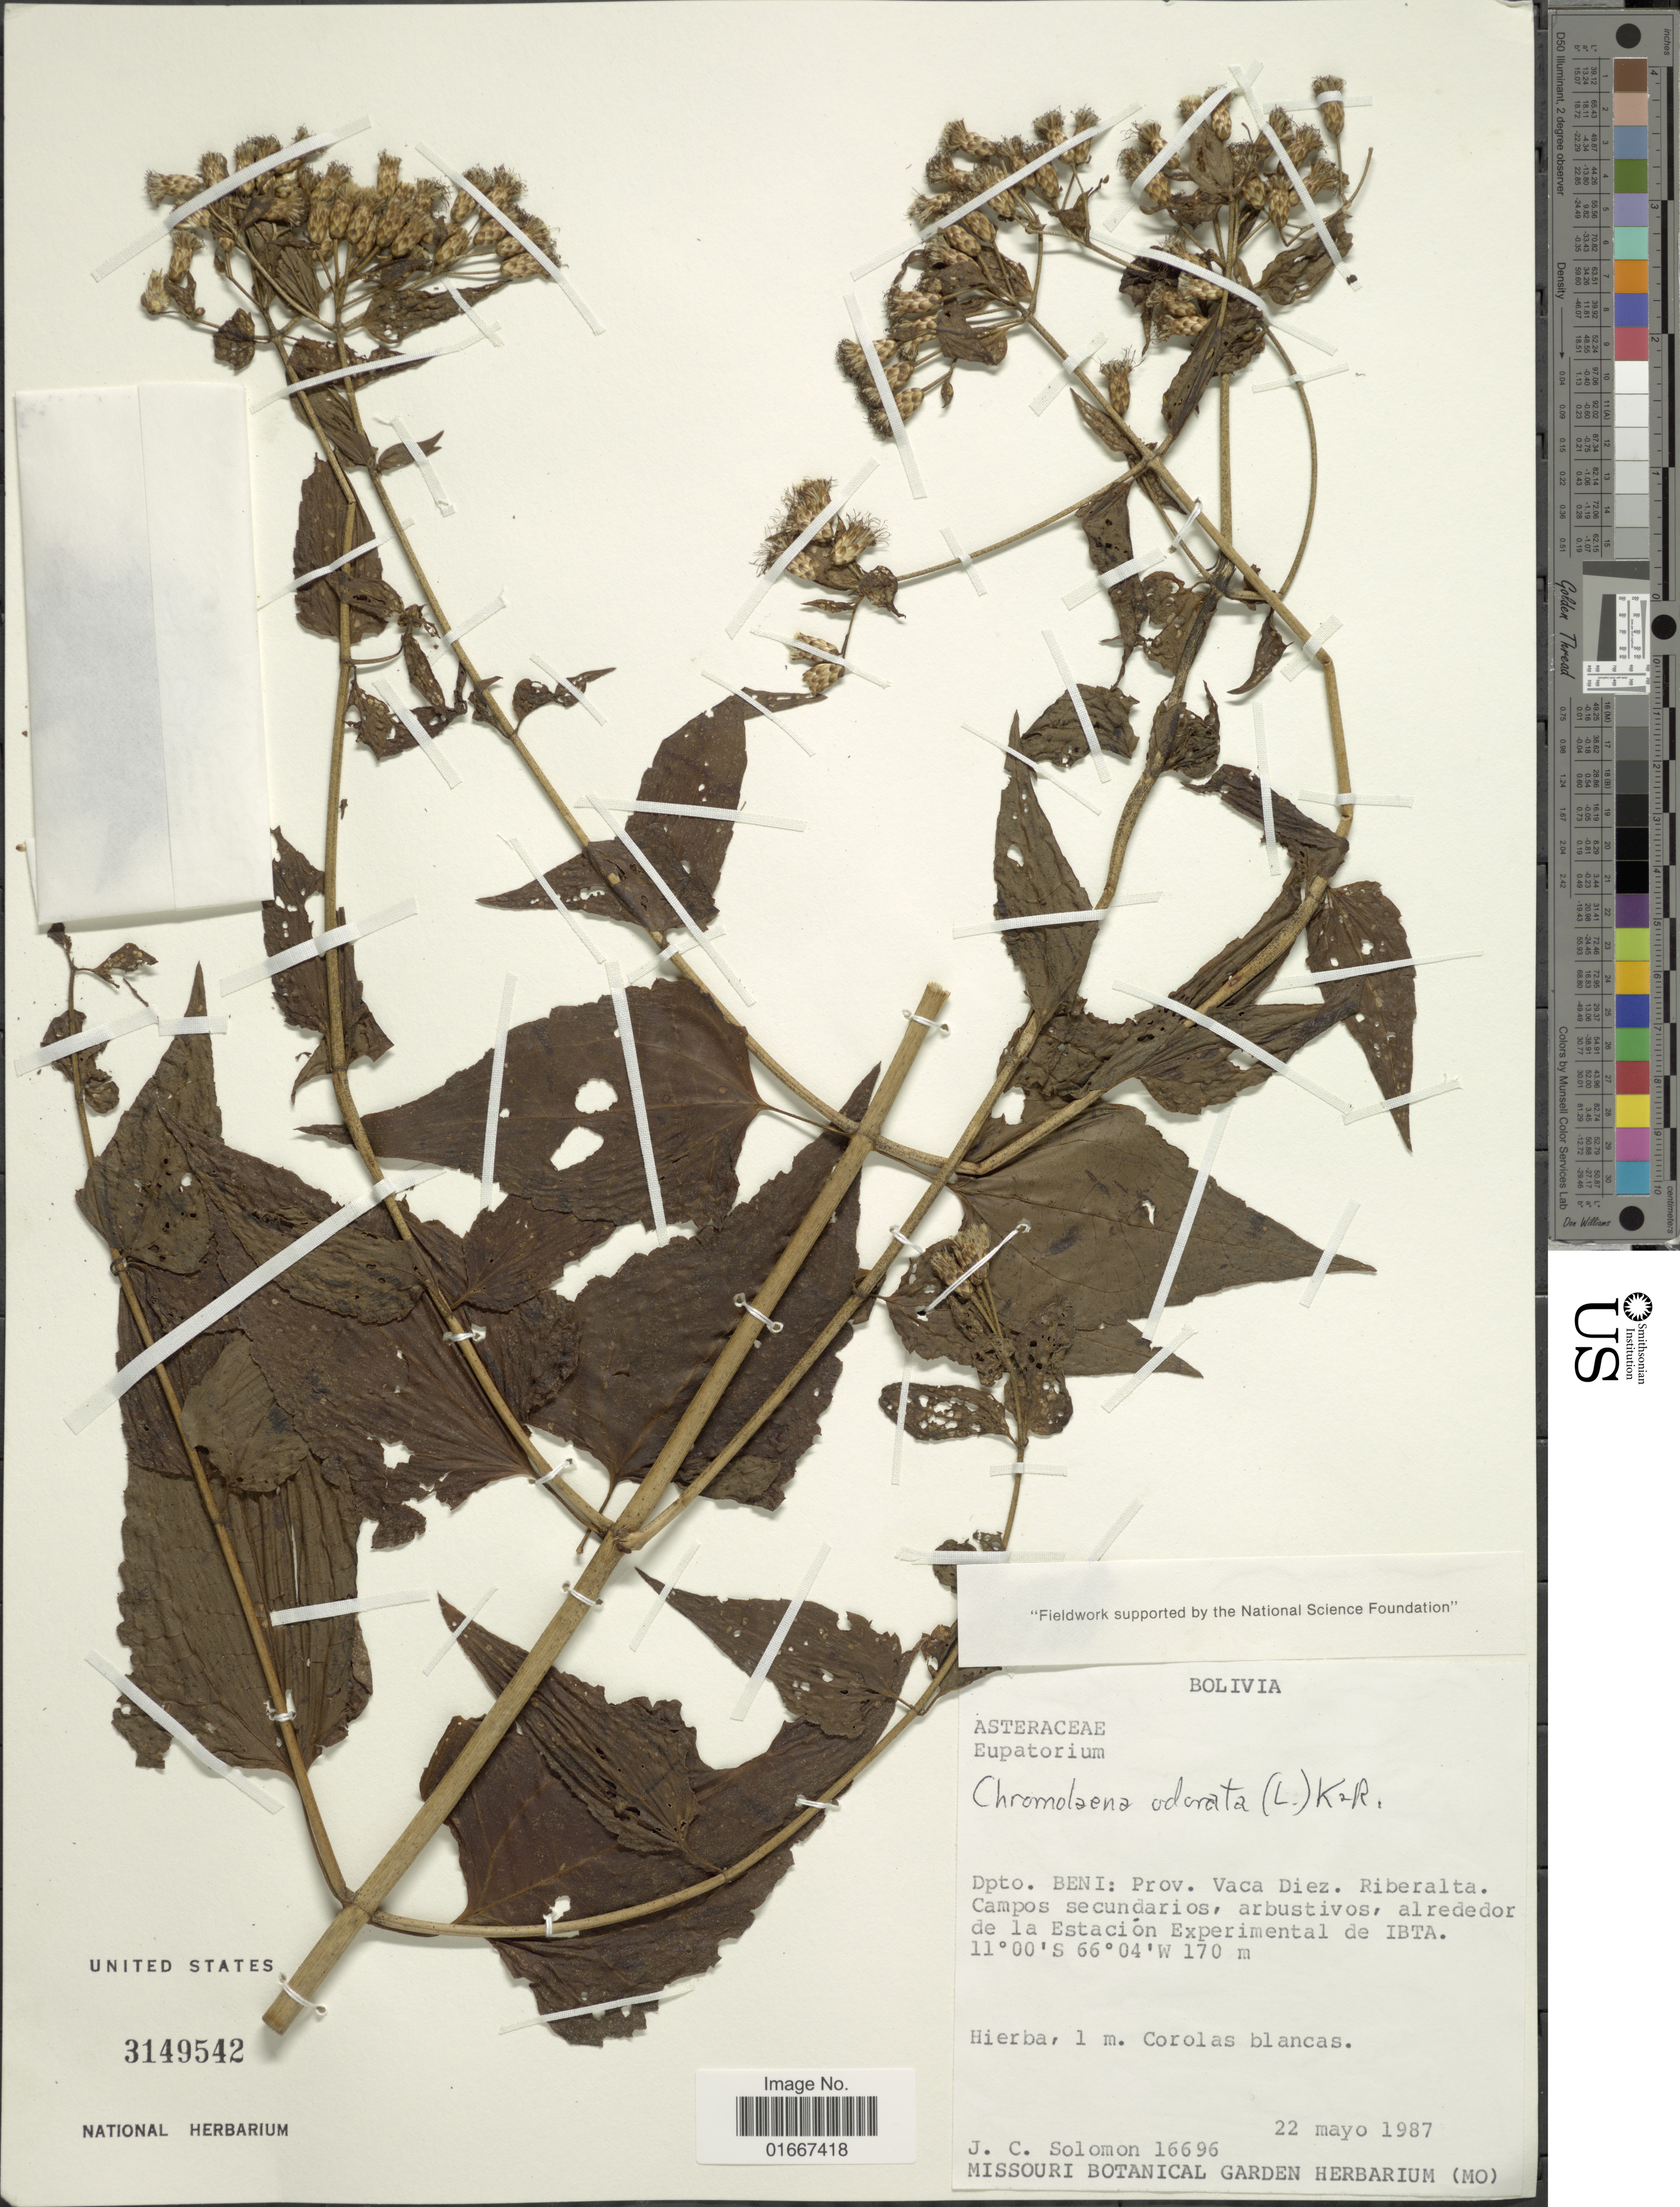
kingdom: Plantae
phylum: Tracheophyta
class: Magnoliopsida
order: Asterales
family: Asteraceae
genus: Chromolaena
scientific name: Chromolaena odorata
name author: (L.) R.M. King & H. Rob.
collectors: J. C. Solomon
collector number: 16696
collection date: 1987-05-22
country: Bolivia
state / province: Beni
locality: Prov. Vaca Diez. Riberalta.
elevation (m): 170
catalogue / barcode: US 3149542